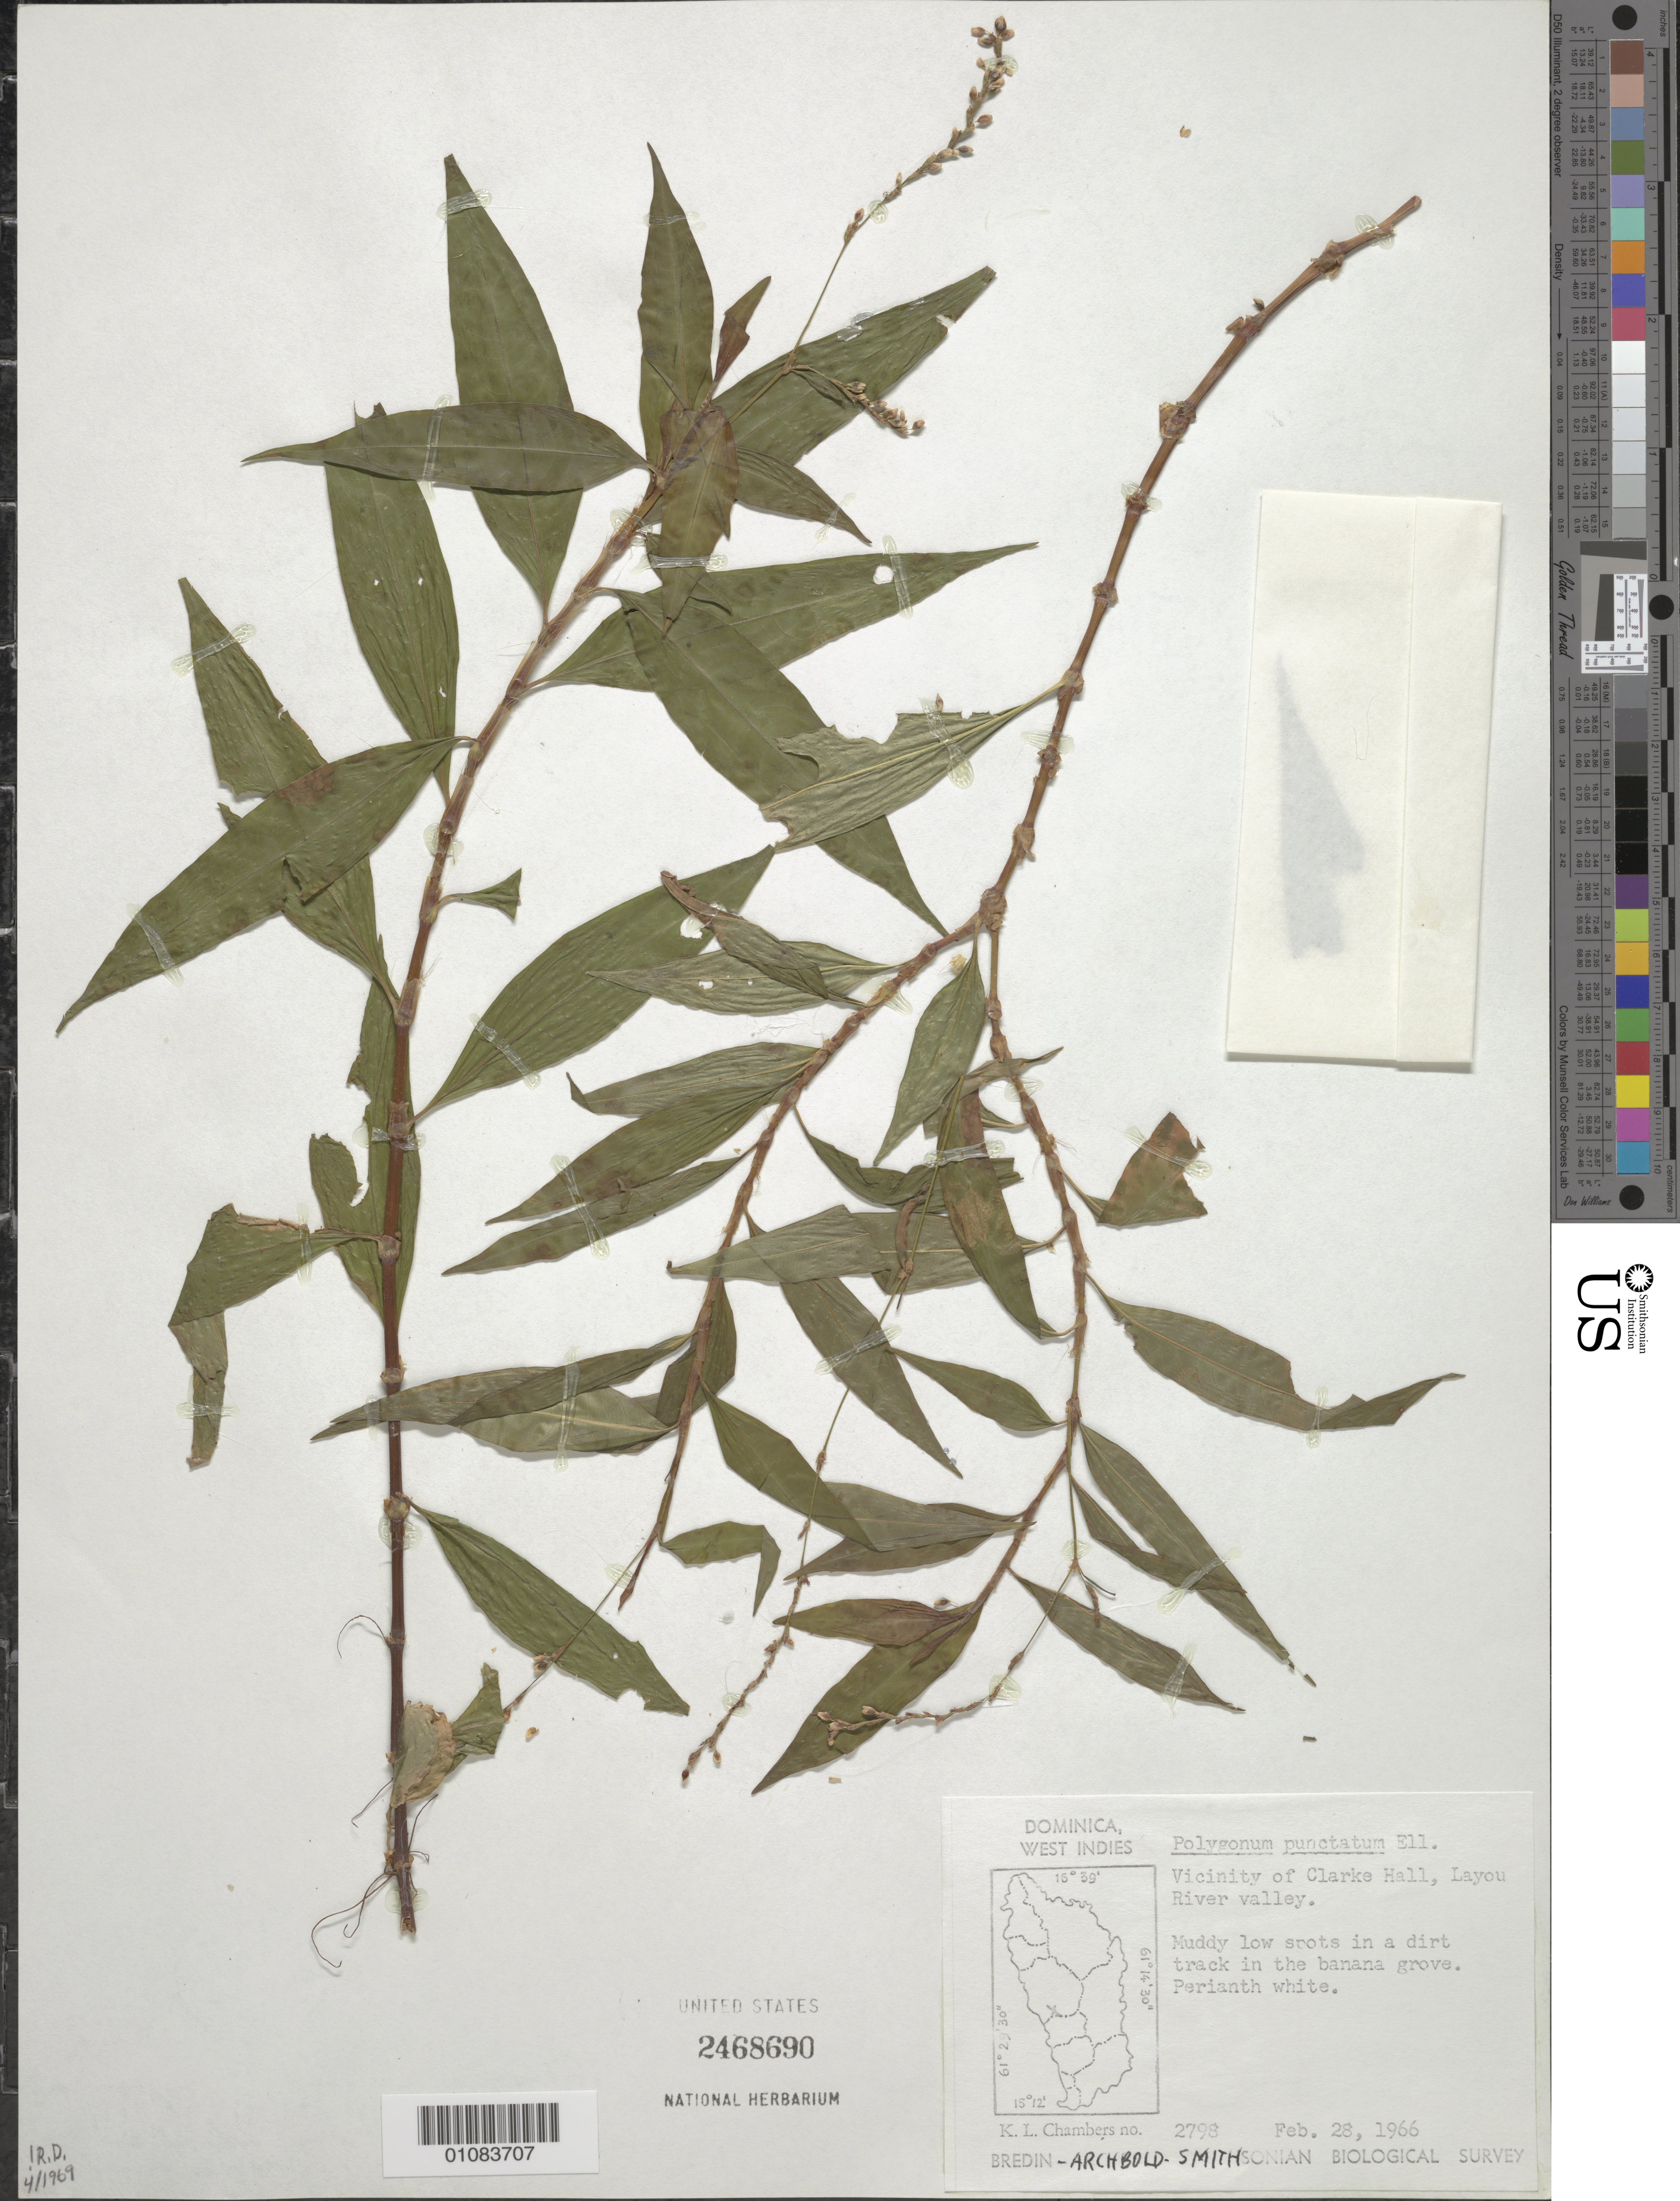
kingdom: Plantae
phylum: Tracheophyta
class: Magnoliopsida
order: Caryophyllales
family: Polygonaceae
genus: Polygonum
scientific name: Polygonum punctatum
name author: Elliott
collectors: K. L. Chambers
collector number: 2798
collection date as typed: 28 Feb 1966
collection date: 1966-02-28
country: Dominica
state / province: St. Joseph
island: Dominica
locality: Vicinity of Clarke Hall, Layou River valley.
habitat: Muddy low spots in ia dirt track in the banana grove.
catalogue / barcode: US 2468690